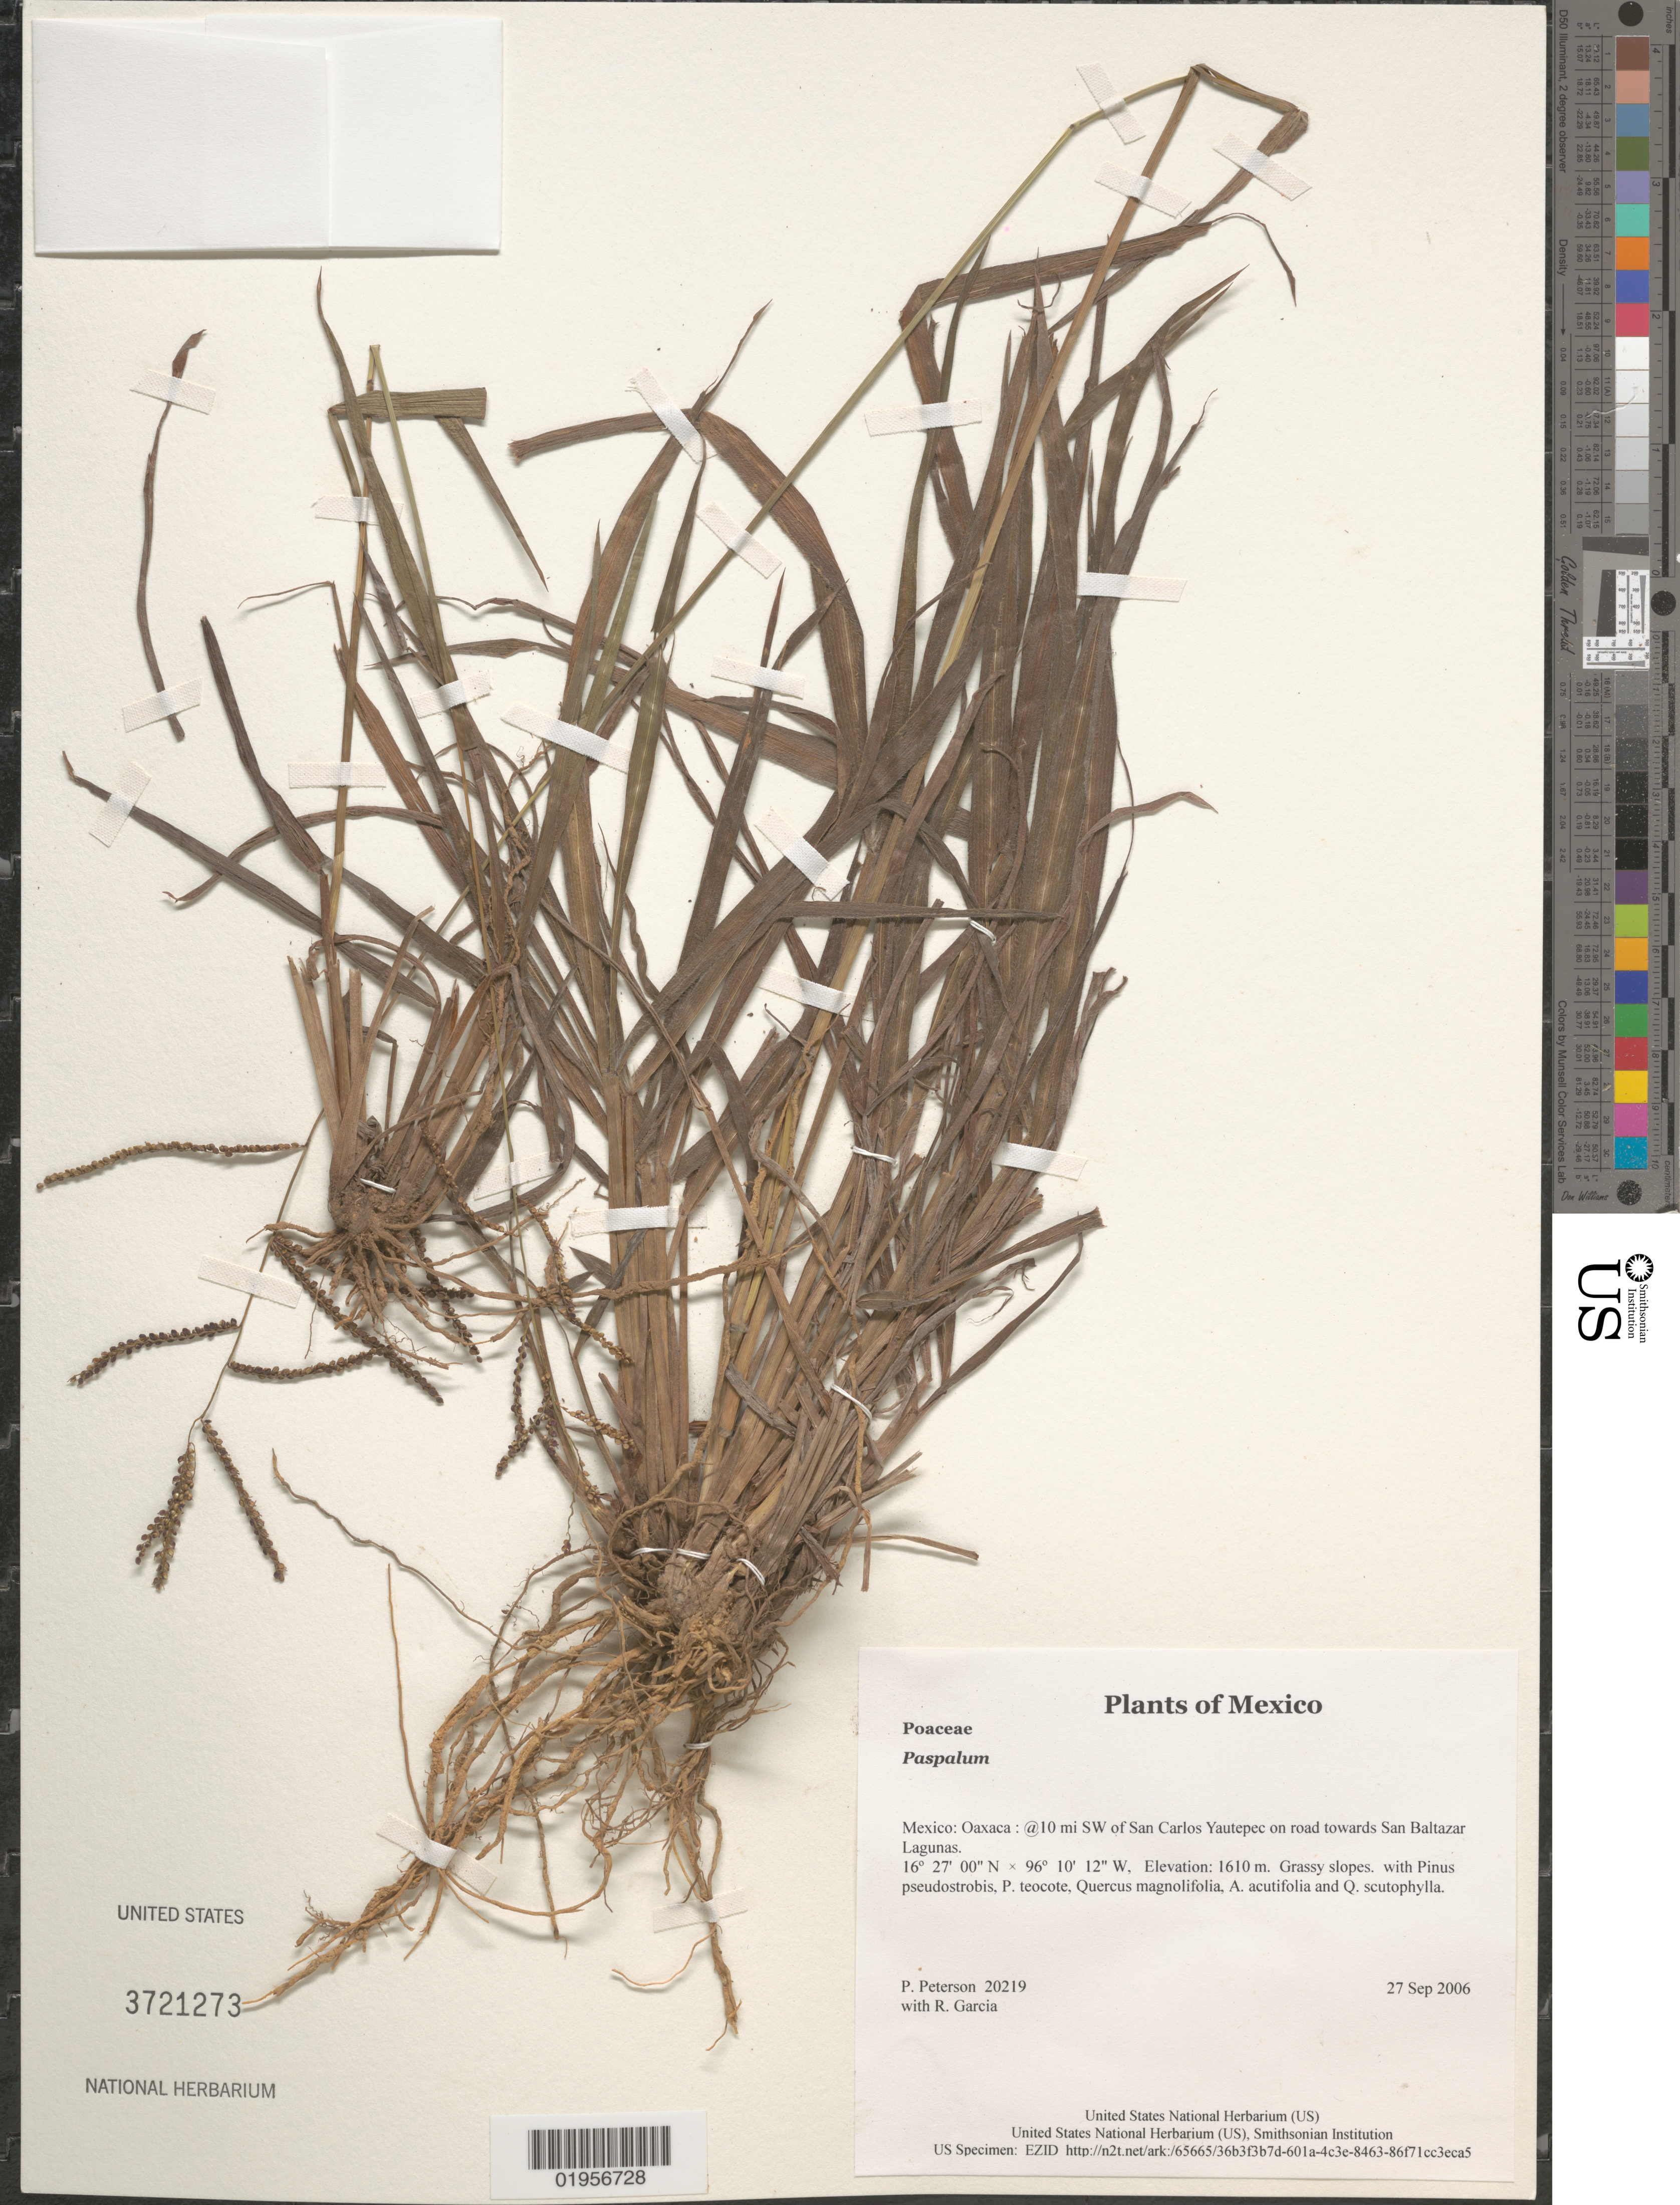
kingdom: Plantae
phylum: Tracheophyta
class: Liliopsida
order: Poales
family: Poaceae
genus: Paspalum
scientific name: Paspalum sp.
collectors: P. M. Peterson & R. Garcia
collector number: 20219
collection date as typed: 27 Sep 2006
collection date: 2006-09-27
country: Mexico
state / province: Oaxaca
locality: @10 mi SW of San Carlos Yautepec on road towards San Baltazar Lagunas.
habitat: Grassy slopes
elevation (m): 1610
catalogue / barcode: US 3721273